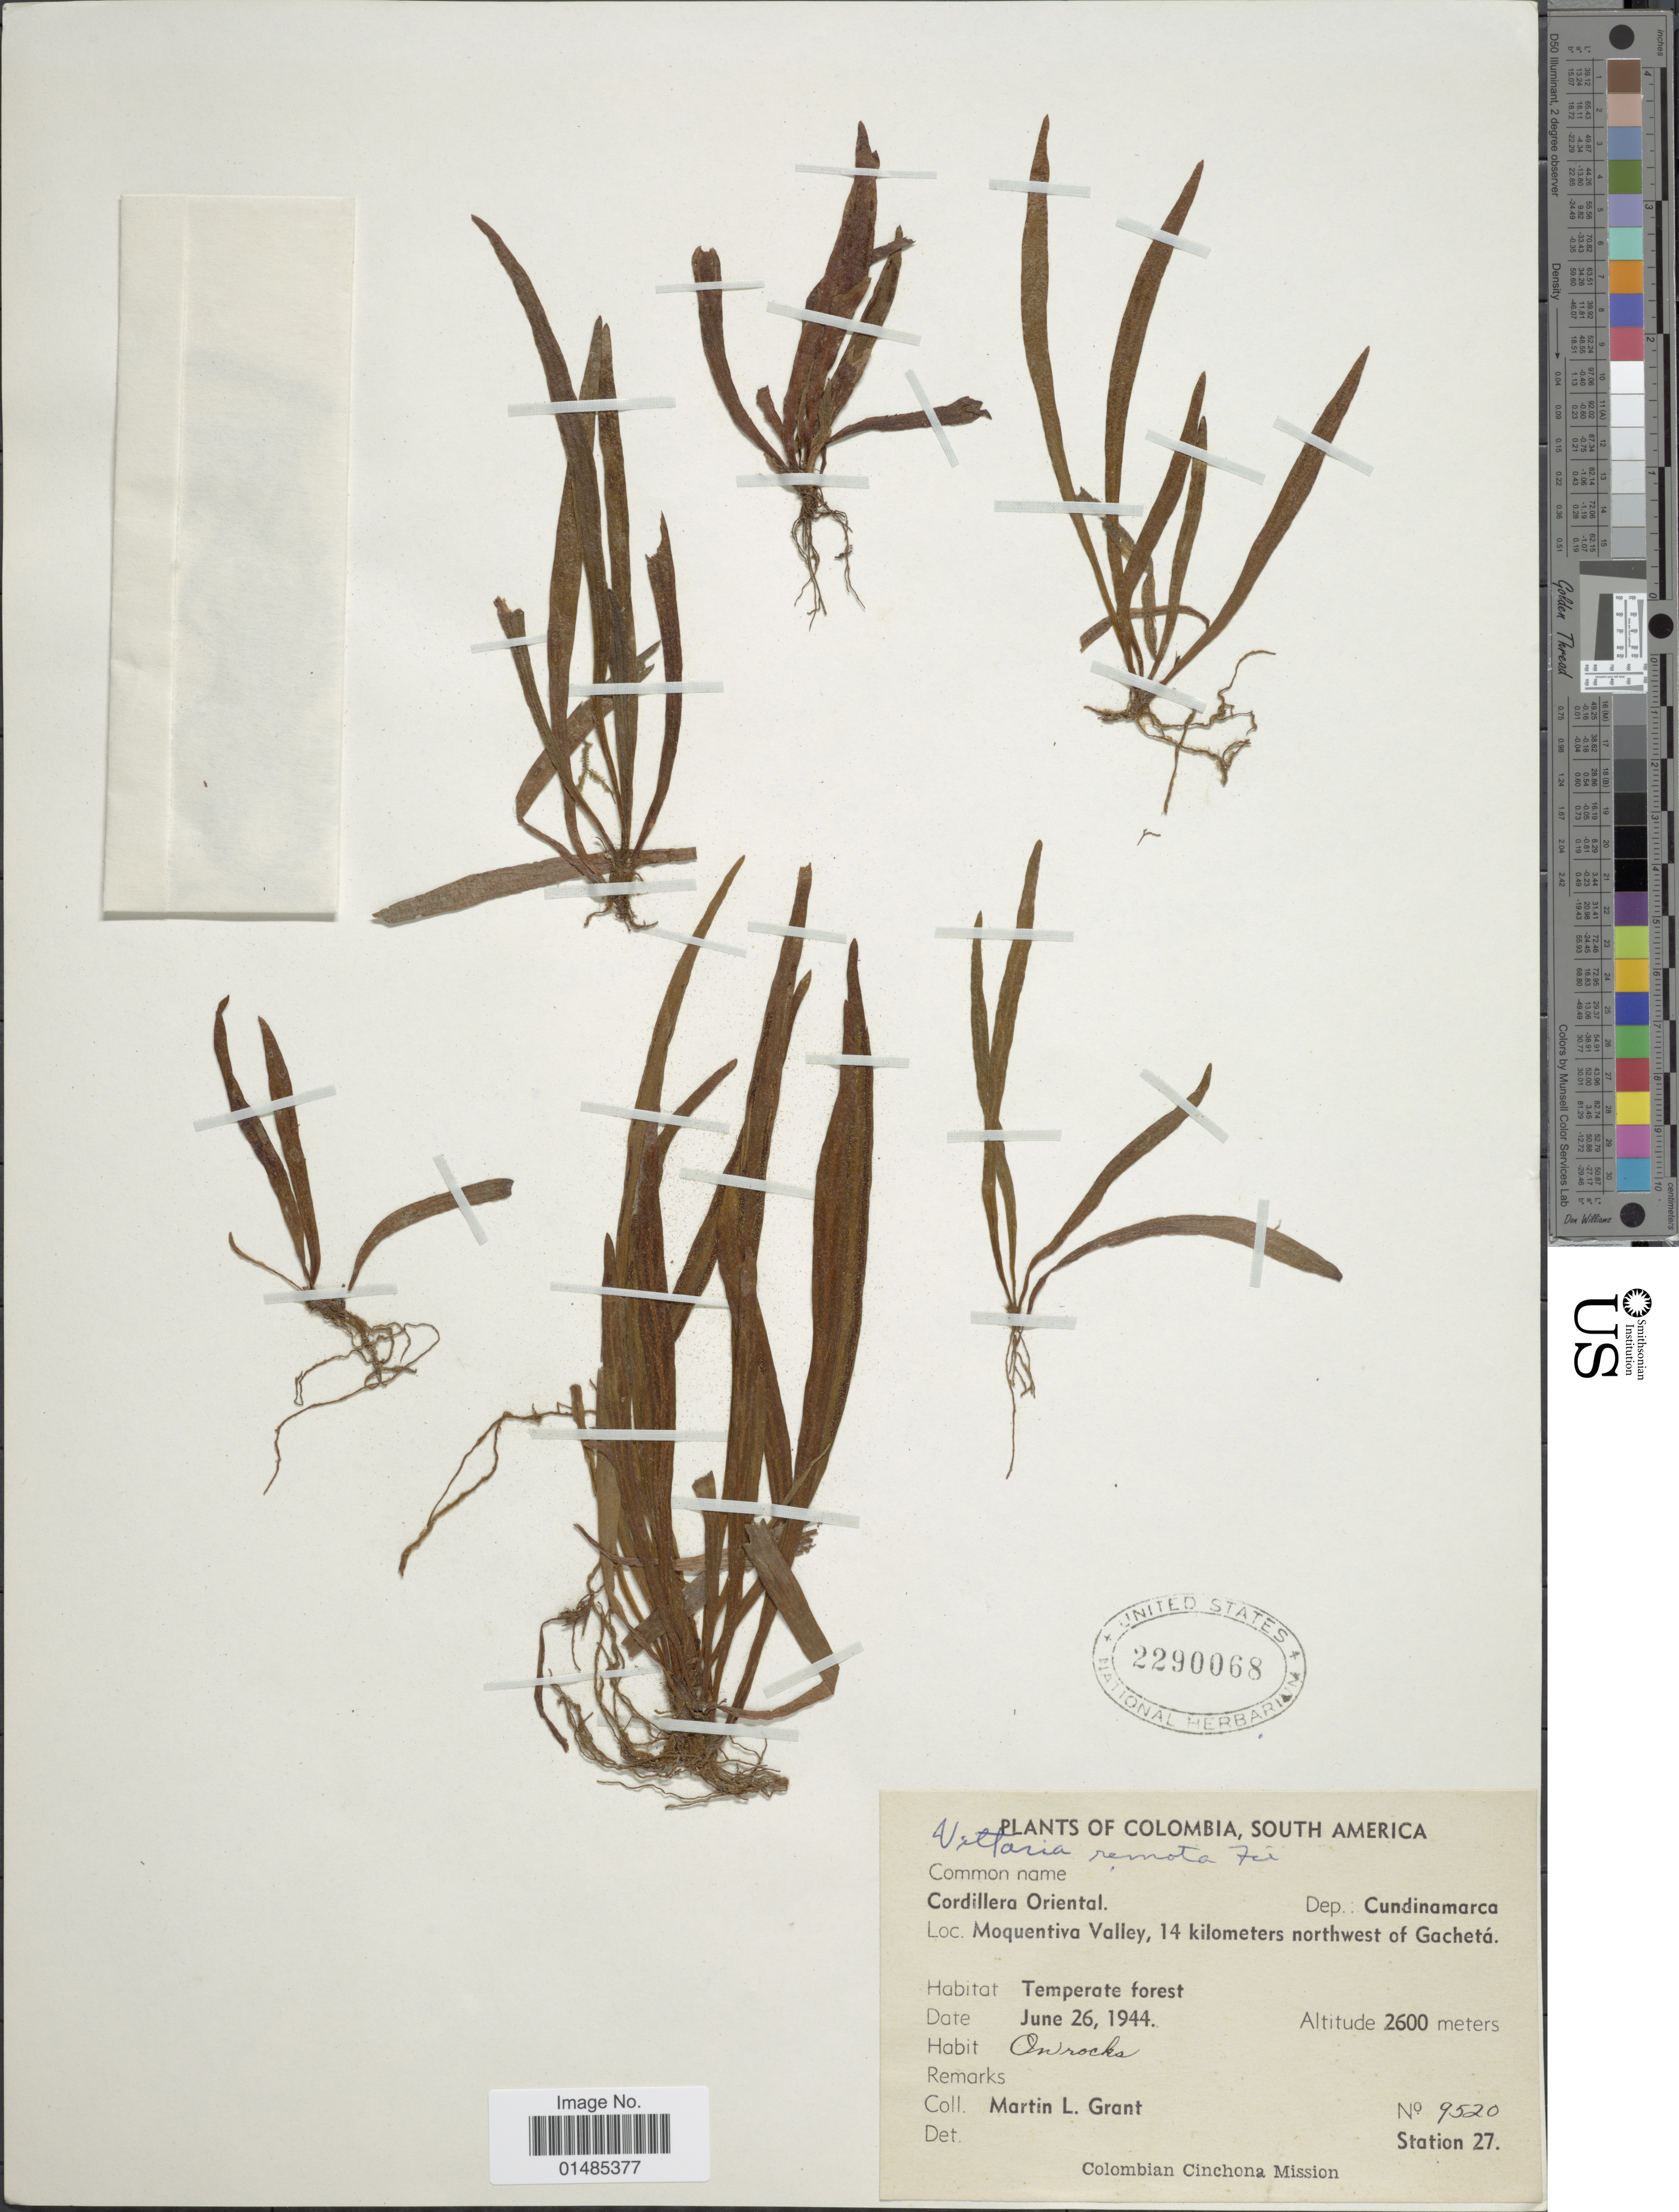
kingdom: Plantae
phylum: Tracheophyta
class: Polypodiopsida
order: Polypodiales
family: Pteridaceae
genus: Radiovittaria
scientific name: Radiovittaria remota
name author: (Fée) E.H. Crane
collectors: M. L. Grant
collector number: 9520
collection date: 1944-06-26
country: Colombia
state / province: Cundinamarca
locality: Cordillera Oriental. Moquentiva Valley, 14 kilometers northwest of Gachetá.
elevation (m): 2600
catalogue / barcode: US 2290068